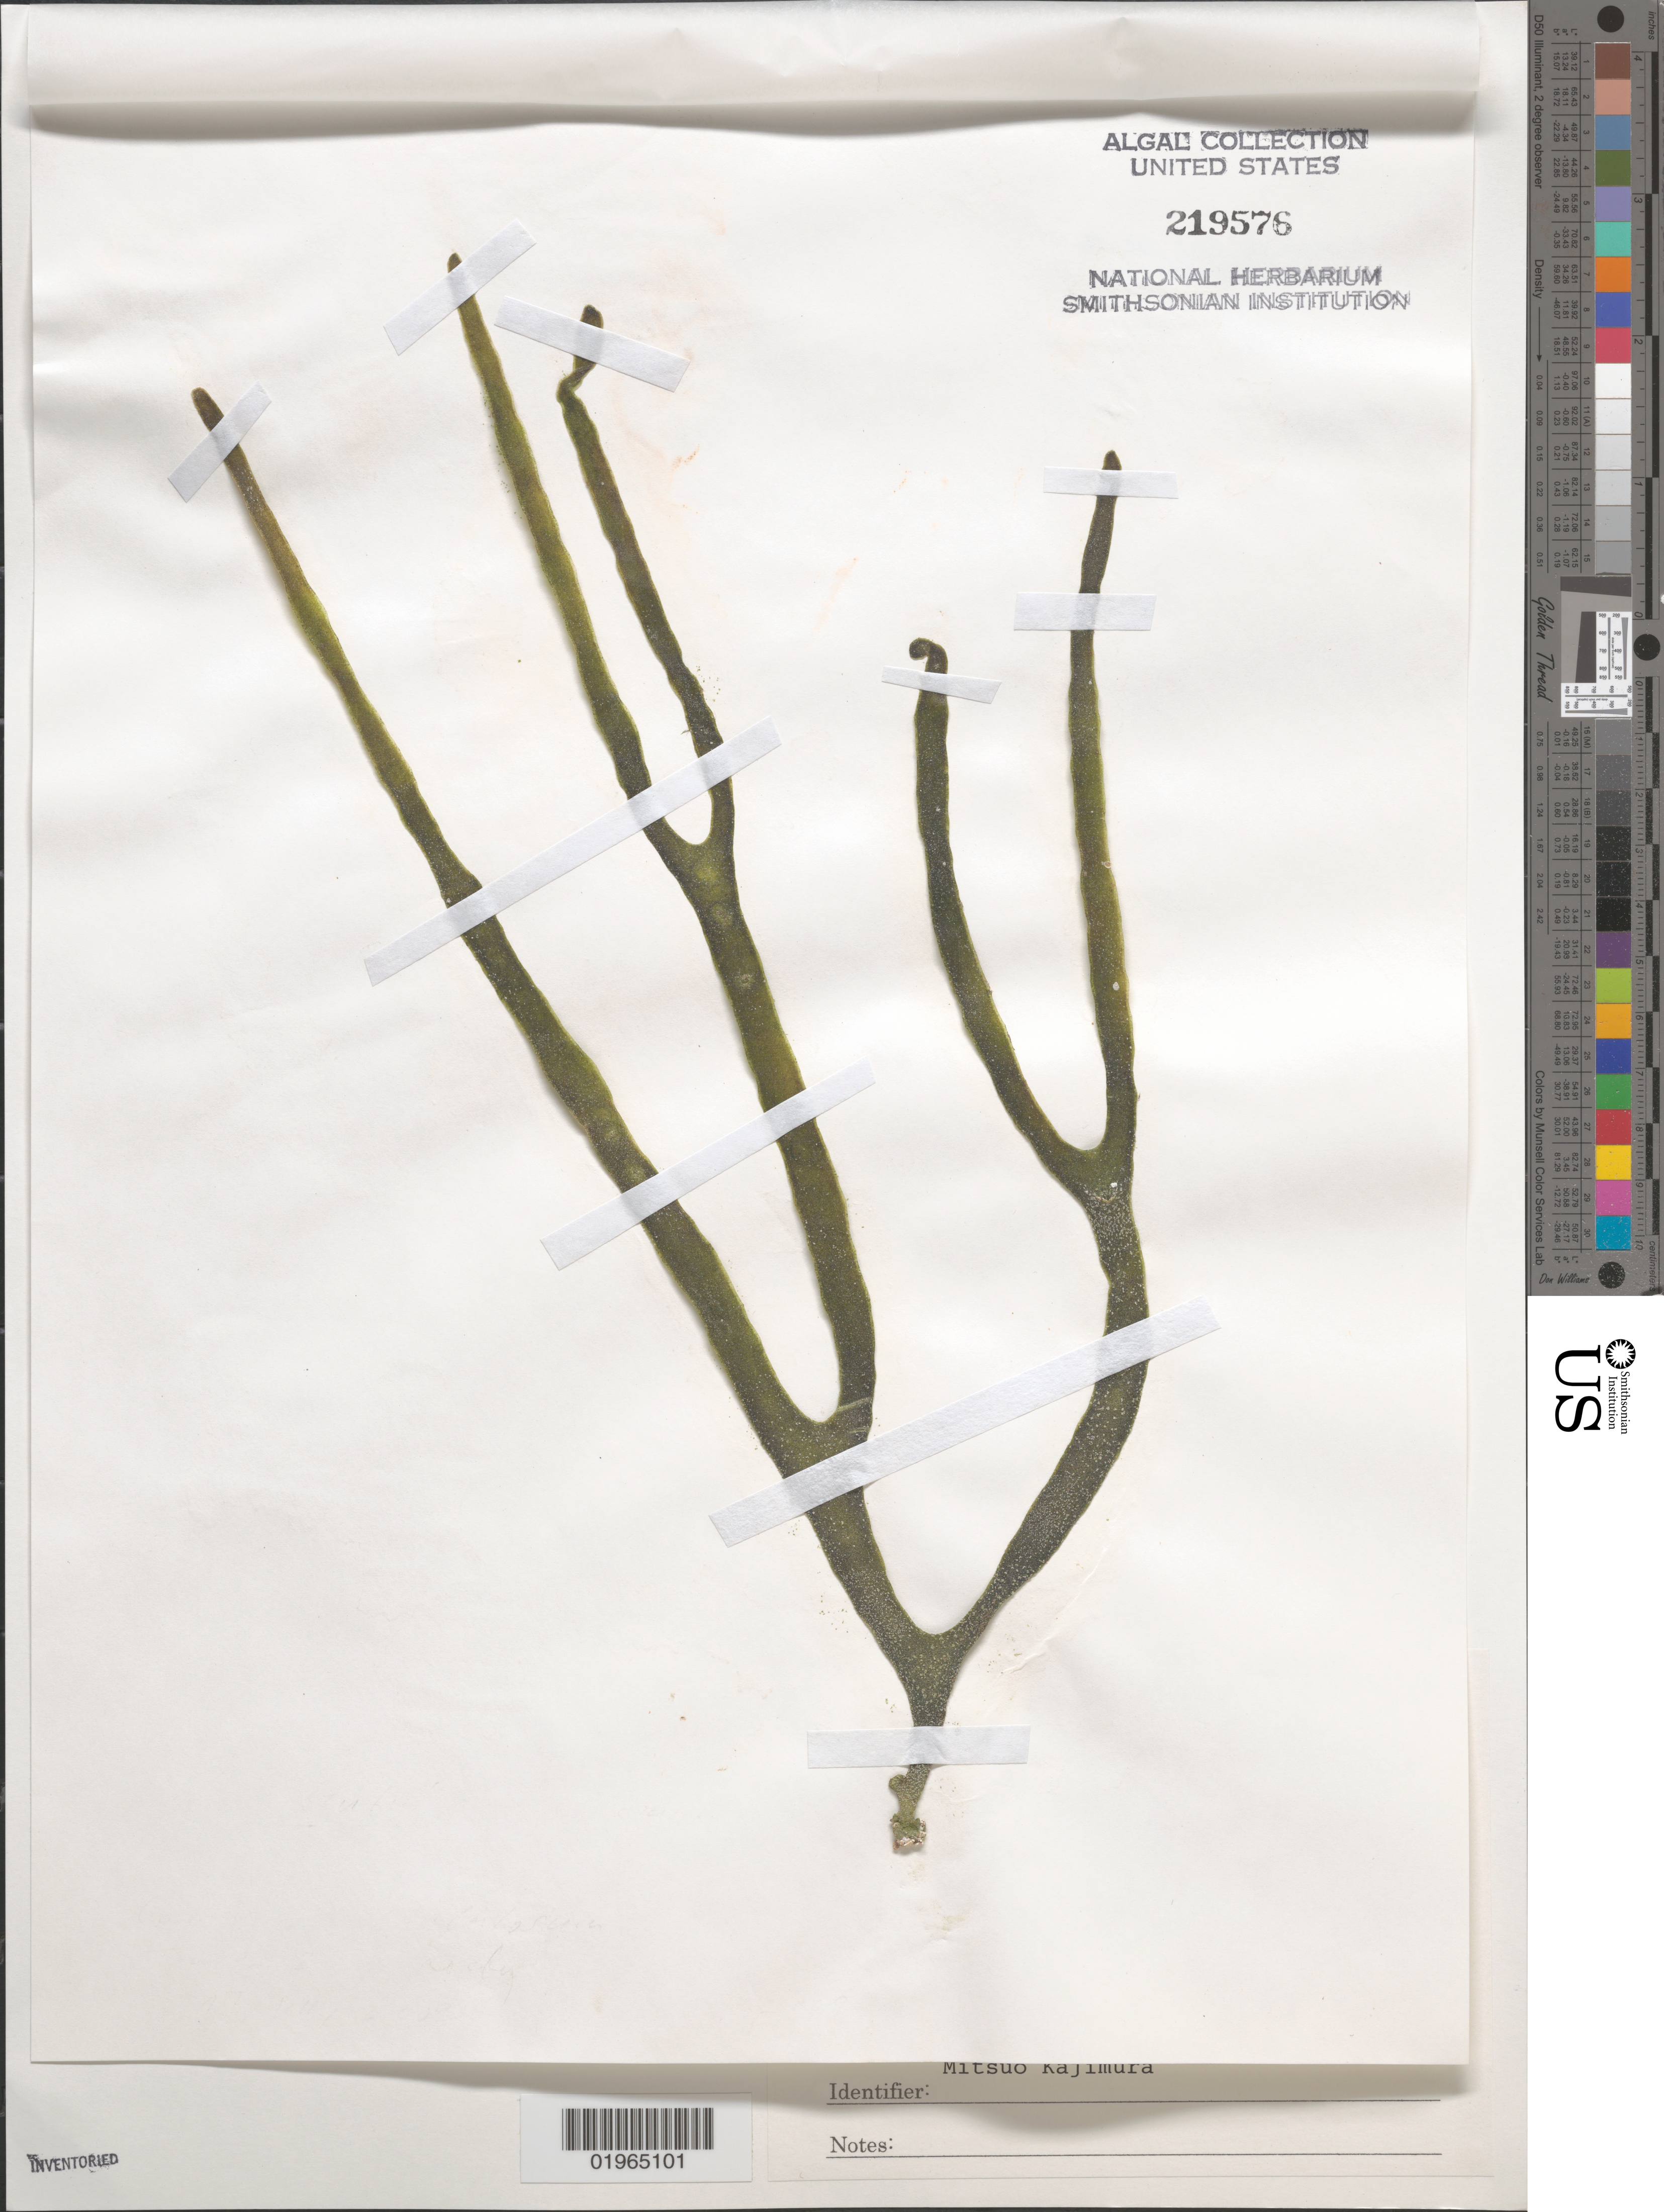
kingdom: Plantae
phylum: Chlorophyta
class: Ulvophyceae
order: Bryopsidales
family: Codiaceae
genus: Codium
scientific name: Codium subtubulosum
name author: Okamura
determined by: Kajimura, Mitsuo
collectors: M. Kajimura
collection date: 2009-08-17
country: Japan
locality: Tsudo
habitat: On rocky bottom.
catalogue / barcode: US 219576